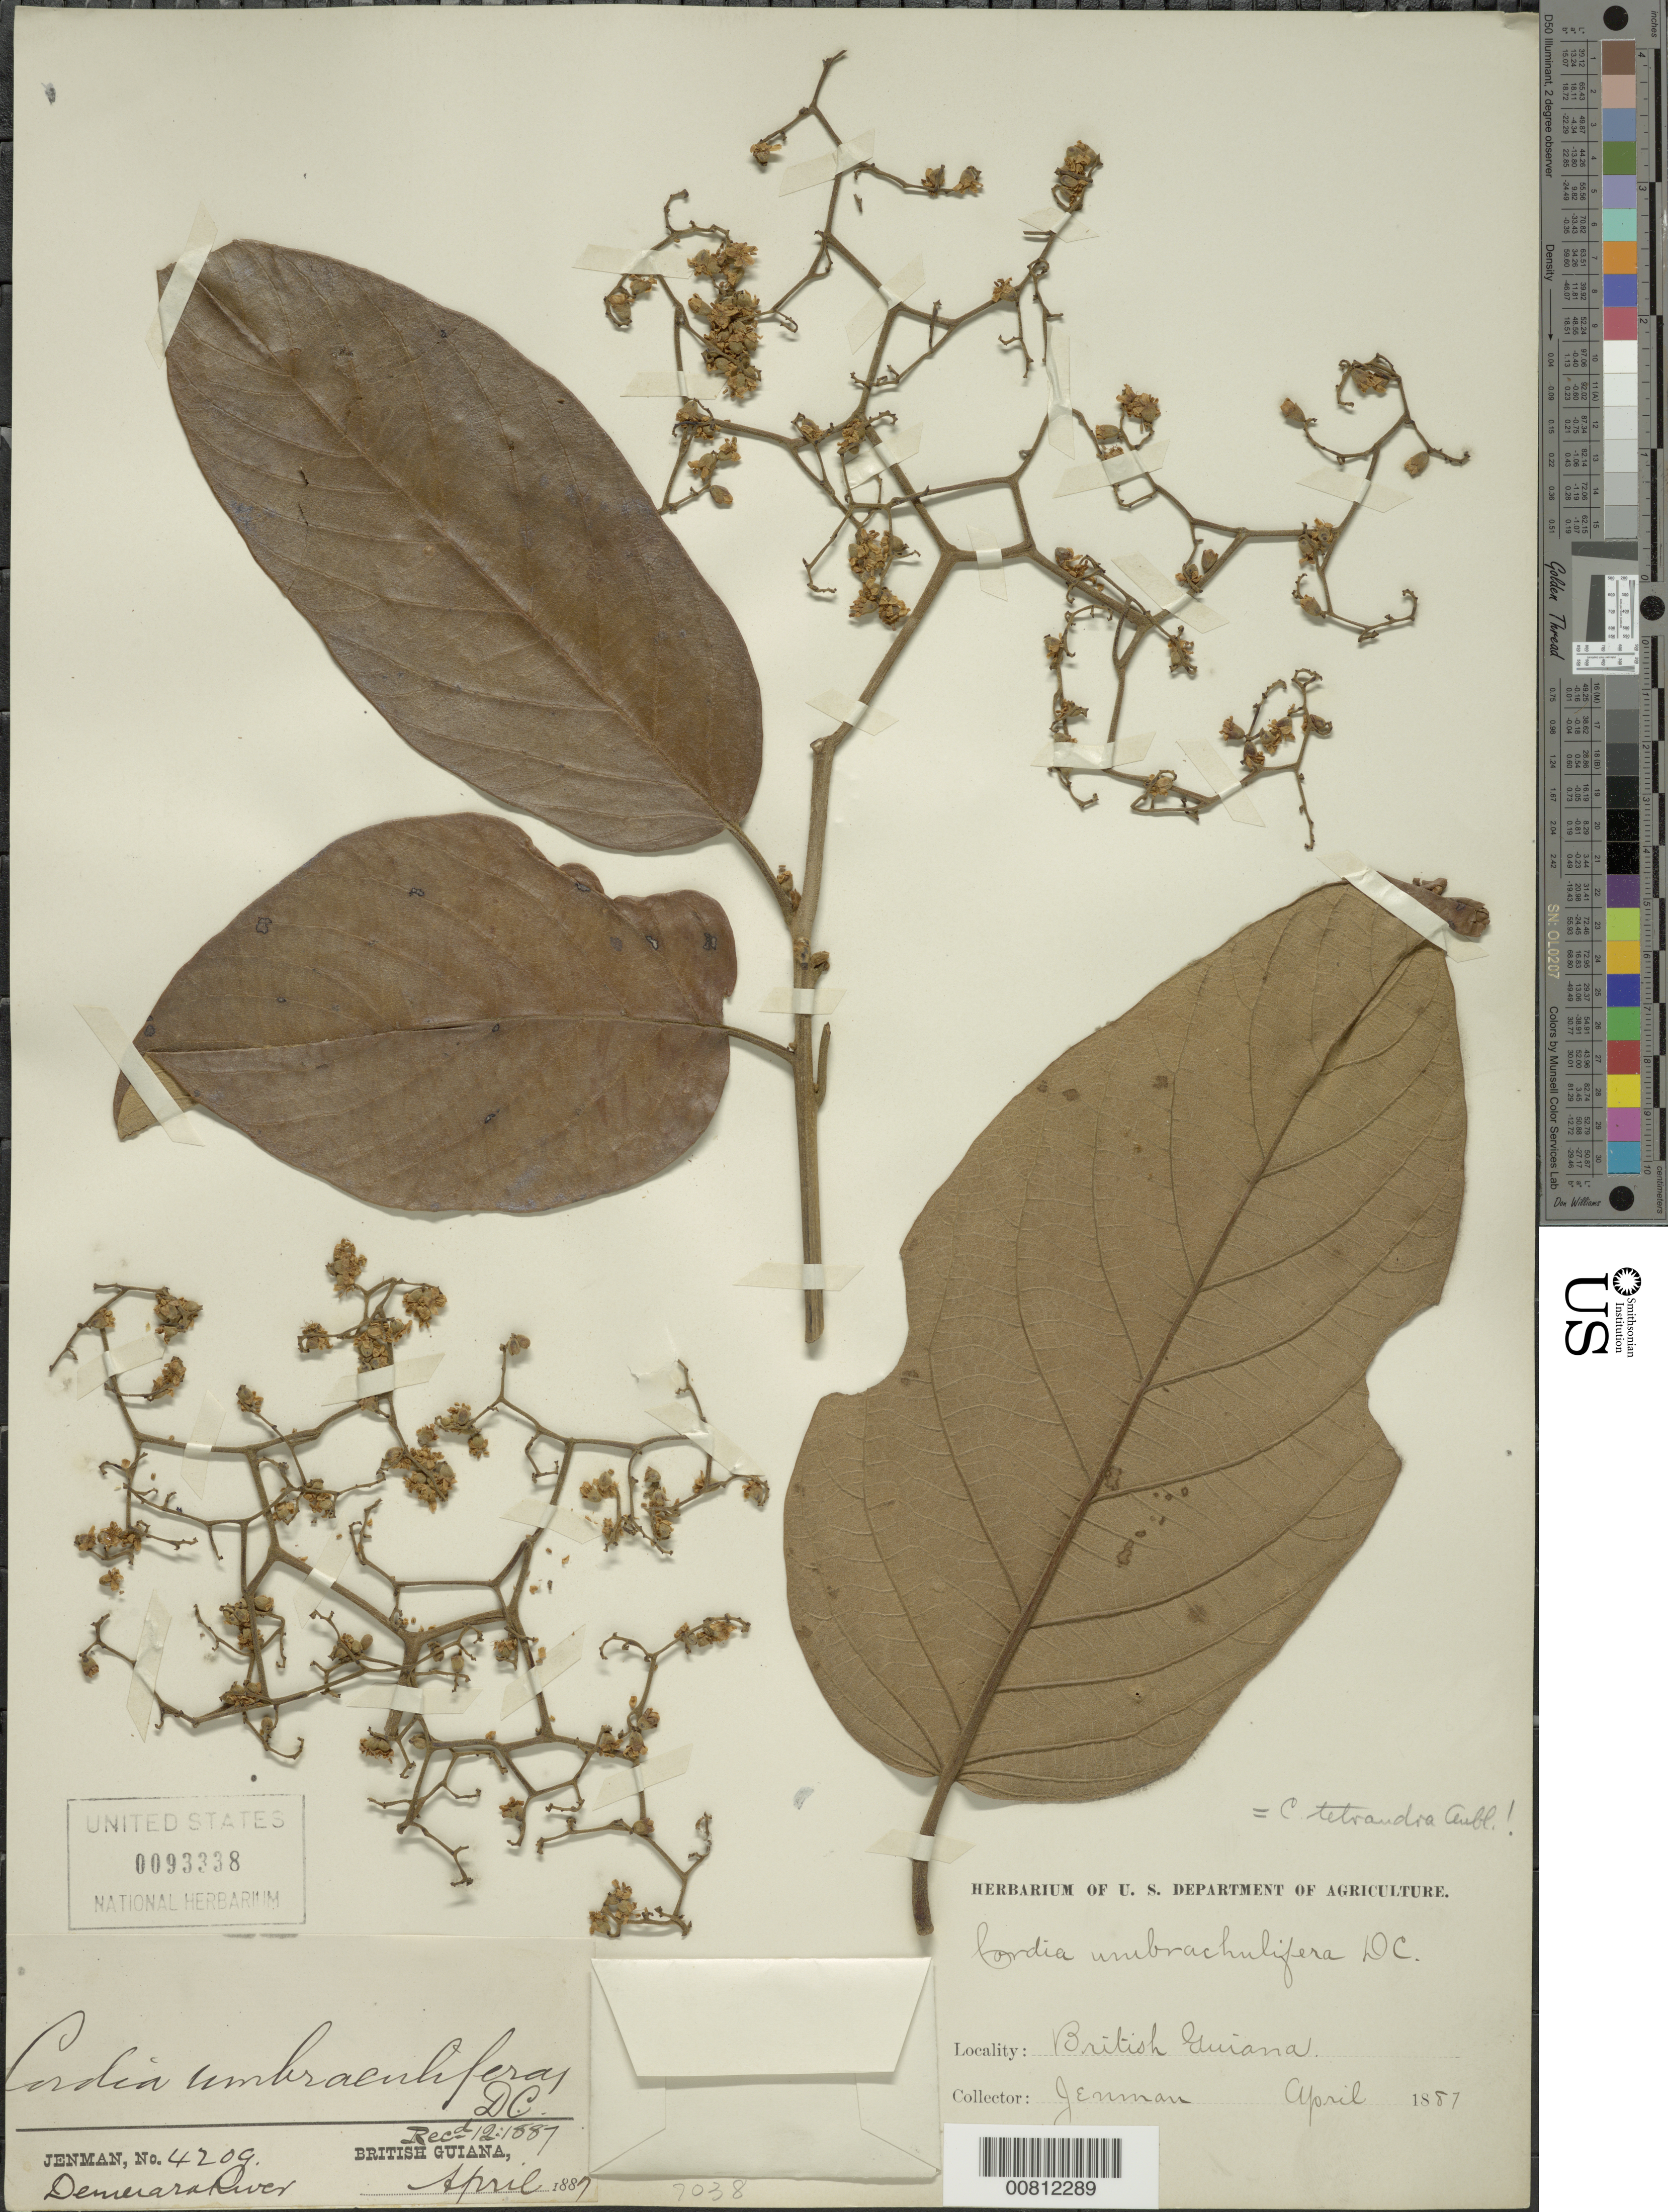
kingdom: Plantae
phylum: Tracheophyta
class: Magnoliopsida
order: Boraginales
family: Cordiaceae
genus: Cordia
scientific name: Cordia tetrandra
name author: Aubl.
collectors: G. S. Jenman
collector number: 4209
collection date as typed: April 1887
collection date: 1887-04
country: Guyana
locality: Demerara R.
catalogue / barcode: US 93338